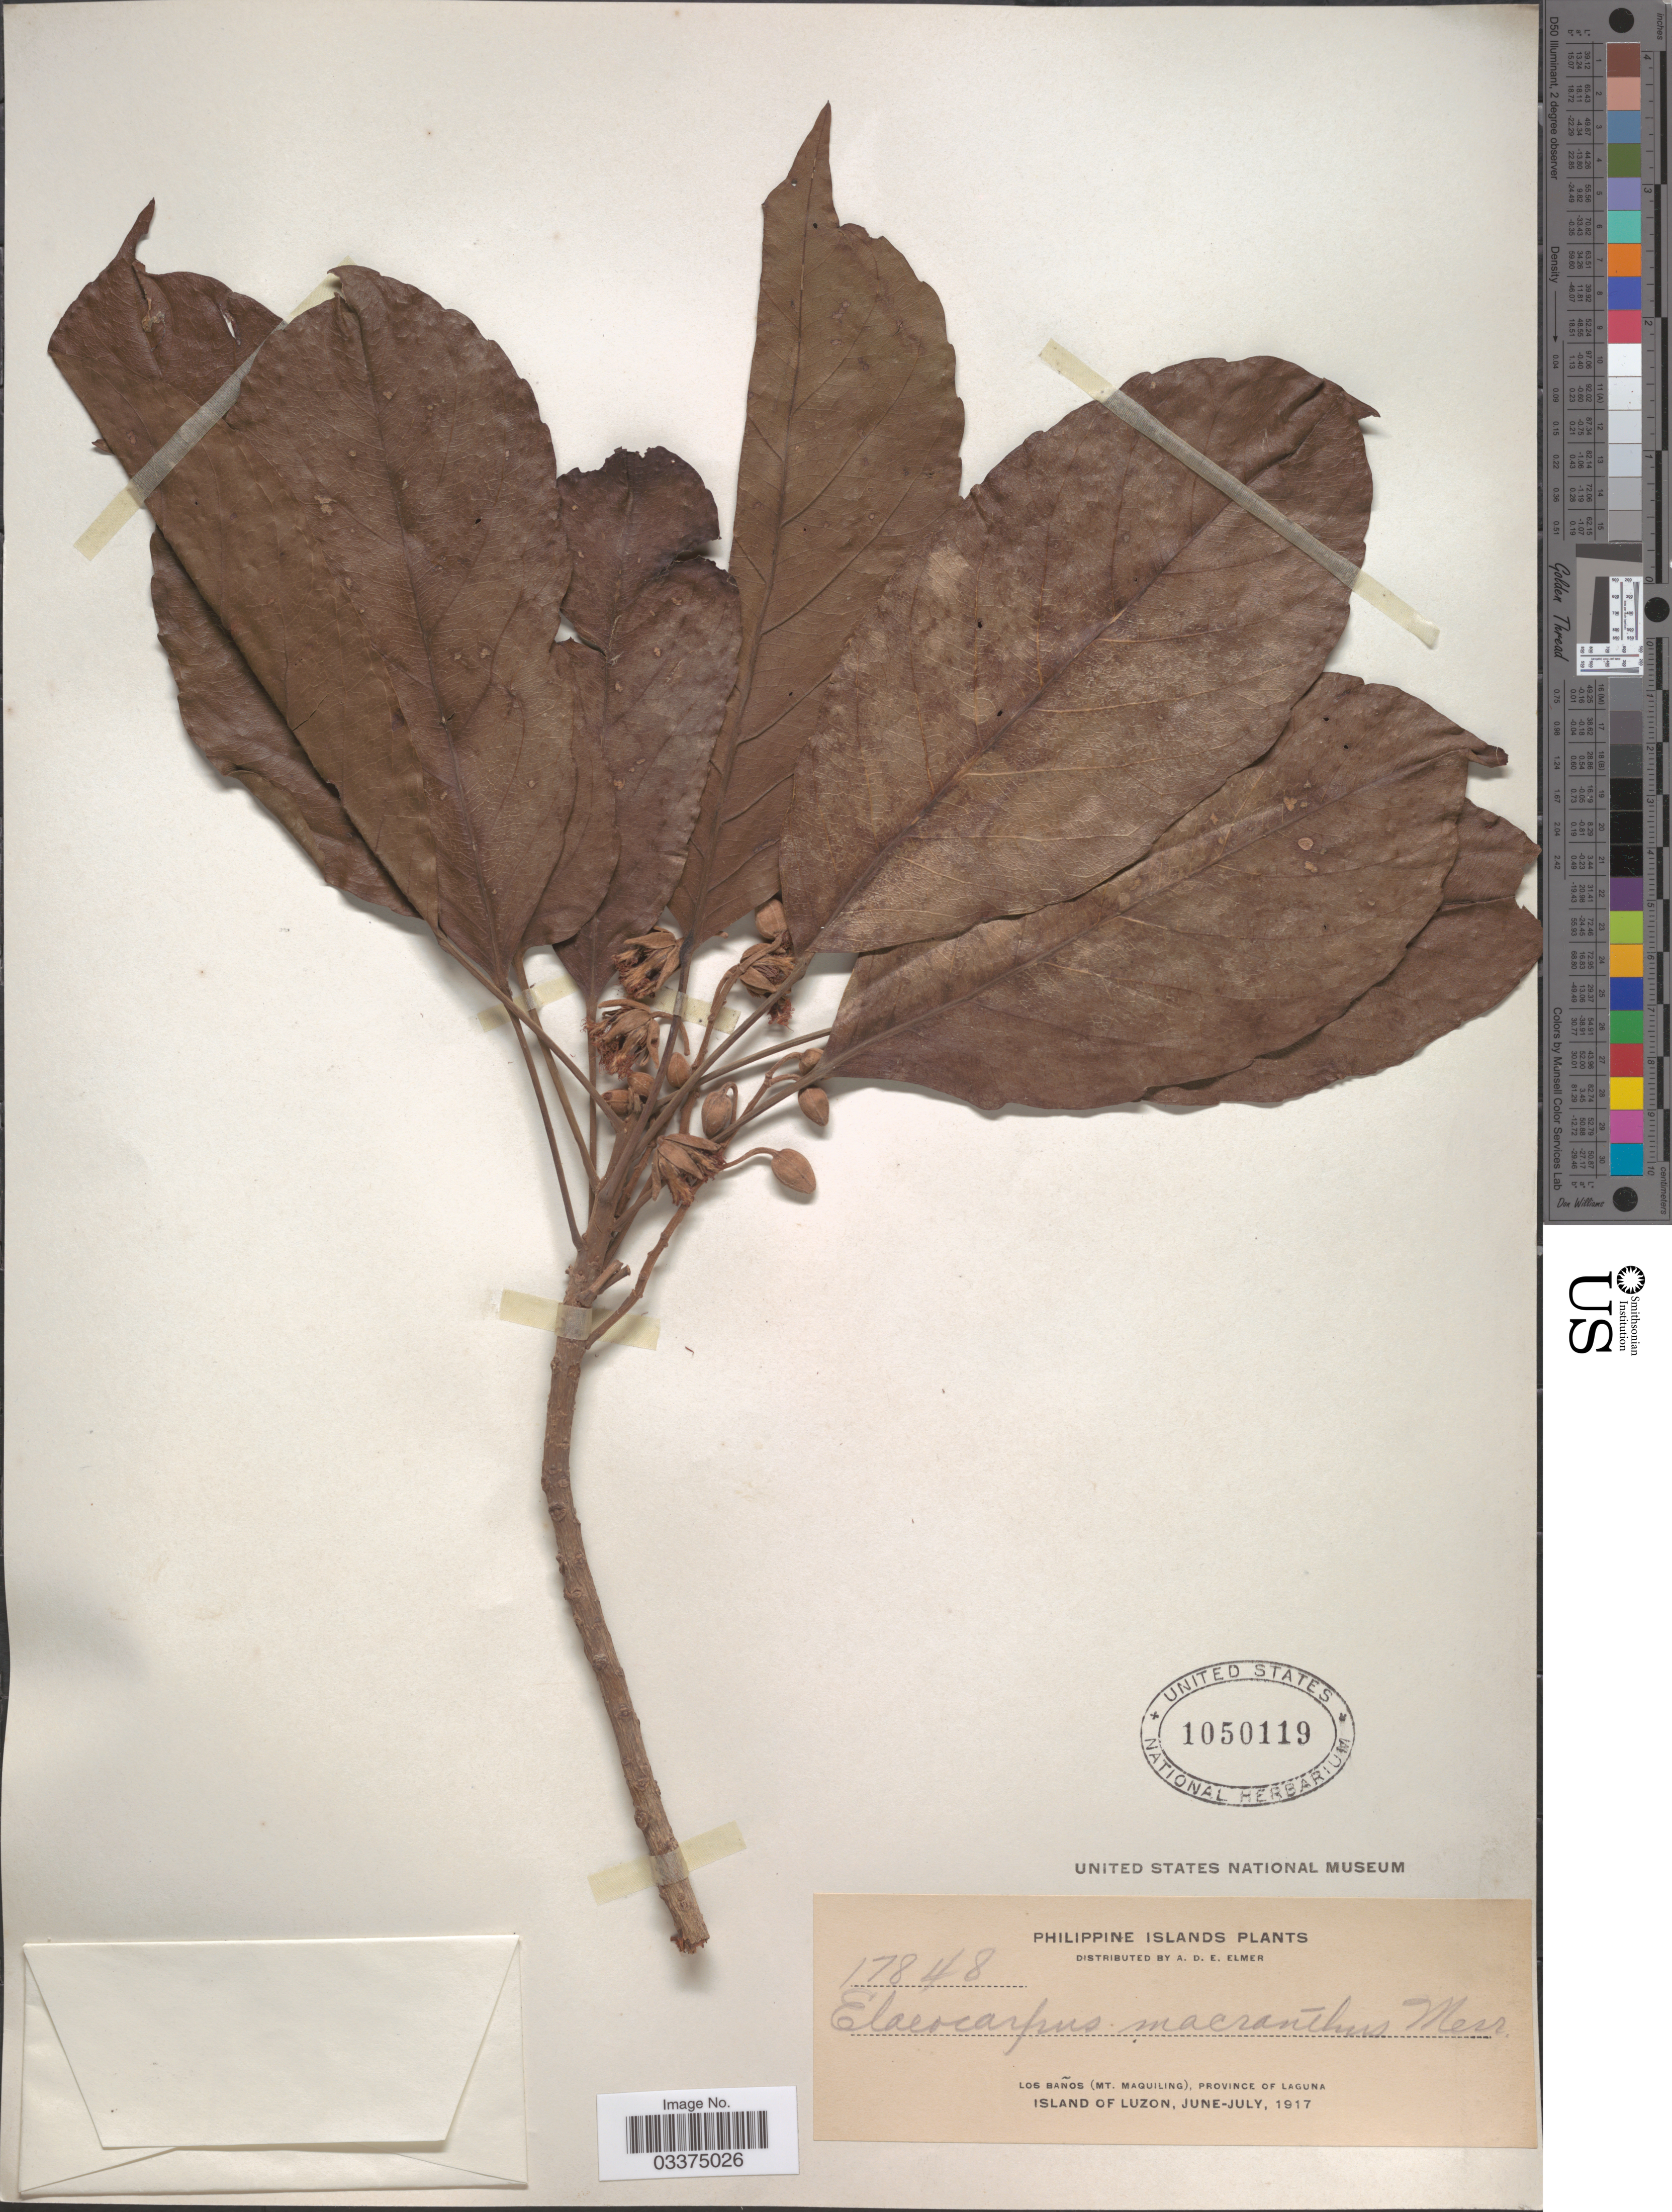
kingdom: Plantae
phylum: Tracheophyta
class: Magnoliopsida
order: Oxalidales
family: Elaeocarpaceae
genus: Elaeocarpus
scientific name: Elaeocarpus macranthus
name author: Merr.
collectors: A. D. E. Elmer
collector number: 17848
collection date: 1917-06/1917-07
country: Philippines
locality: Los Baños (Mt. Maquiling), Province of Laguna. Island of Luzon.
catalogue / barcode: US 1050119